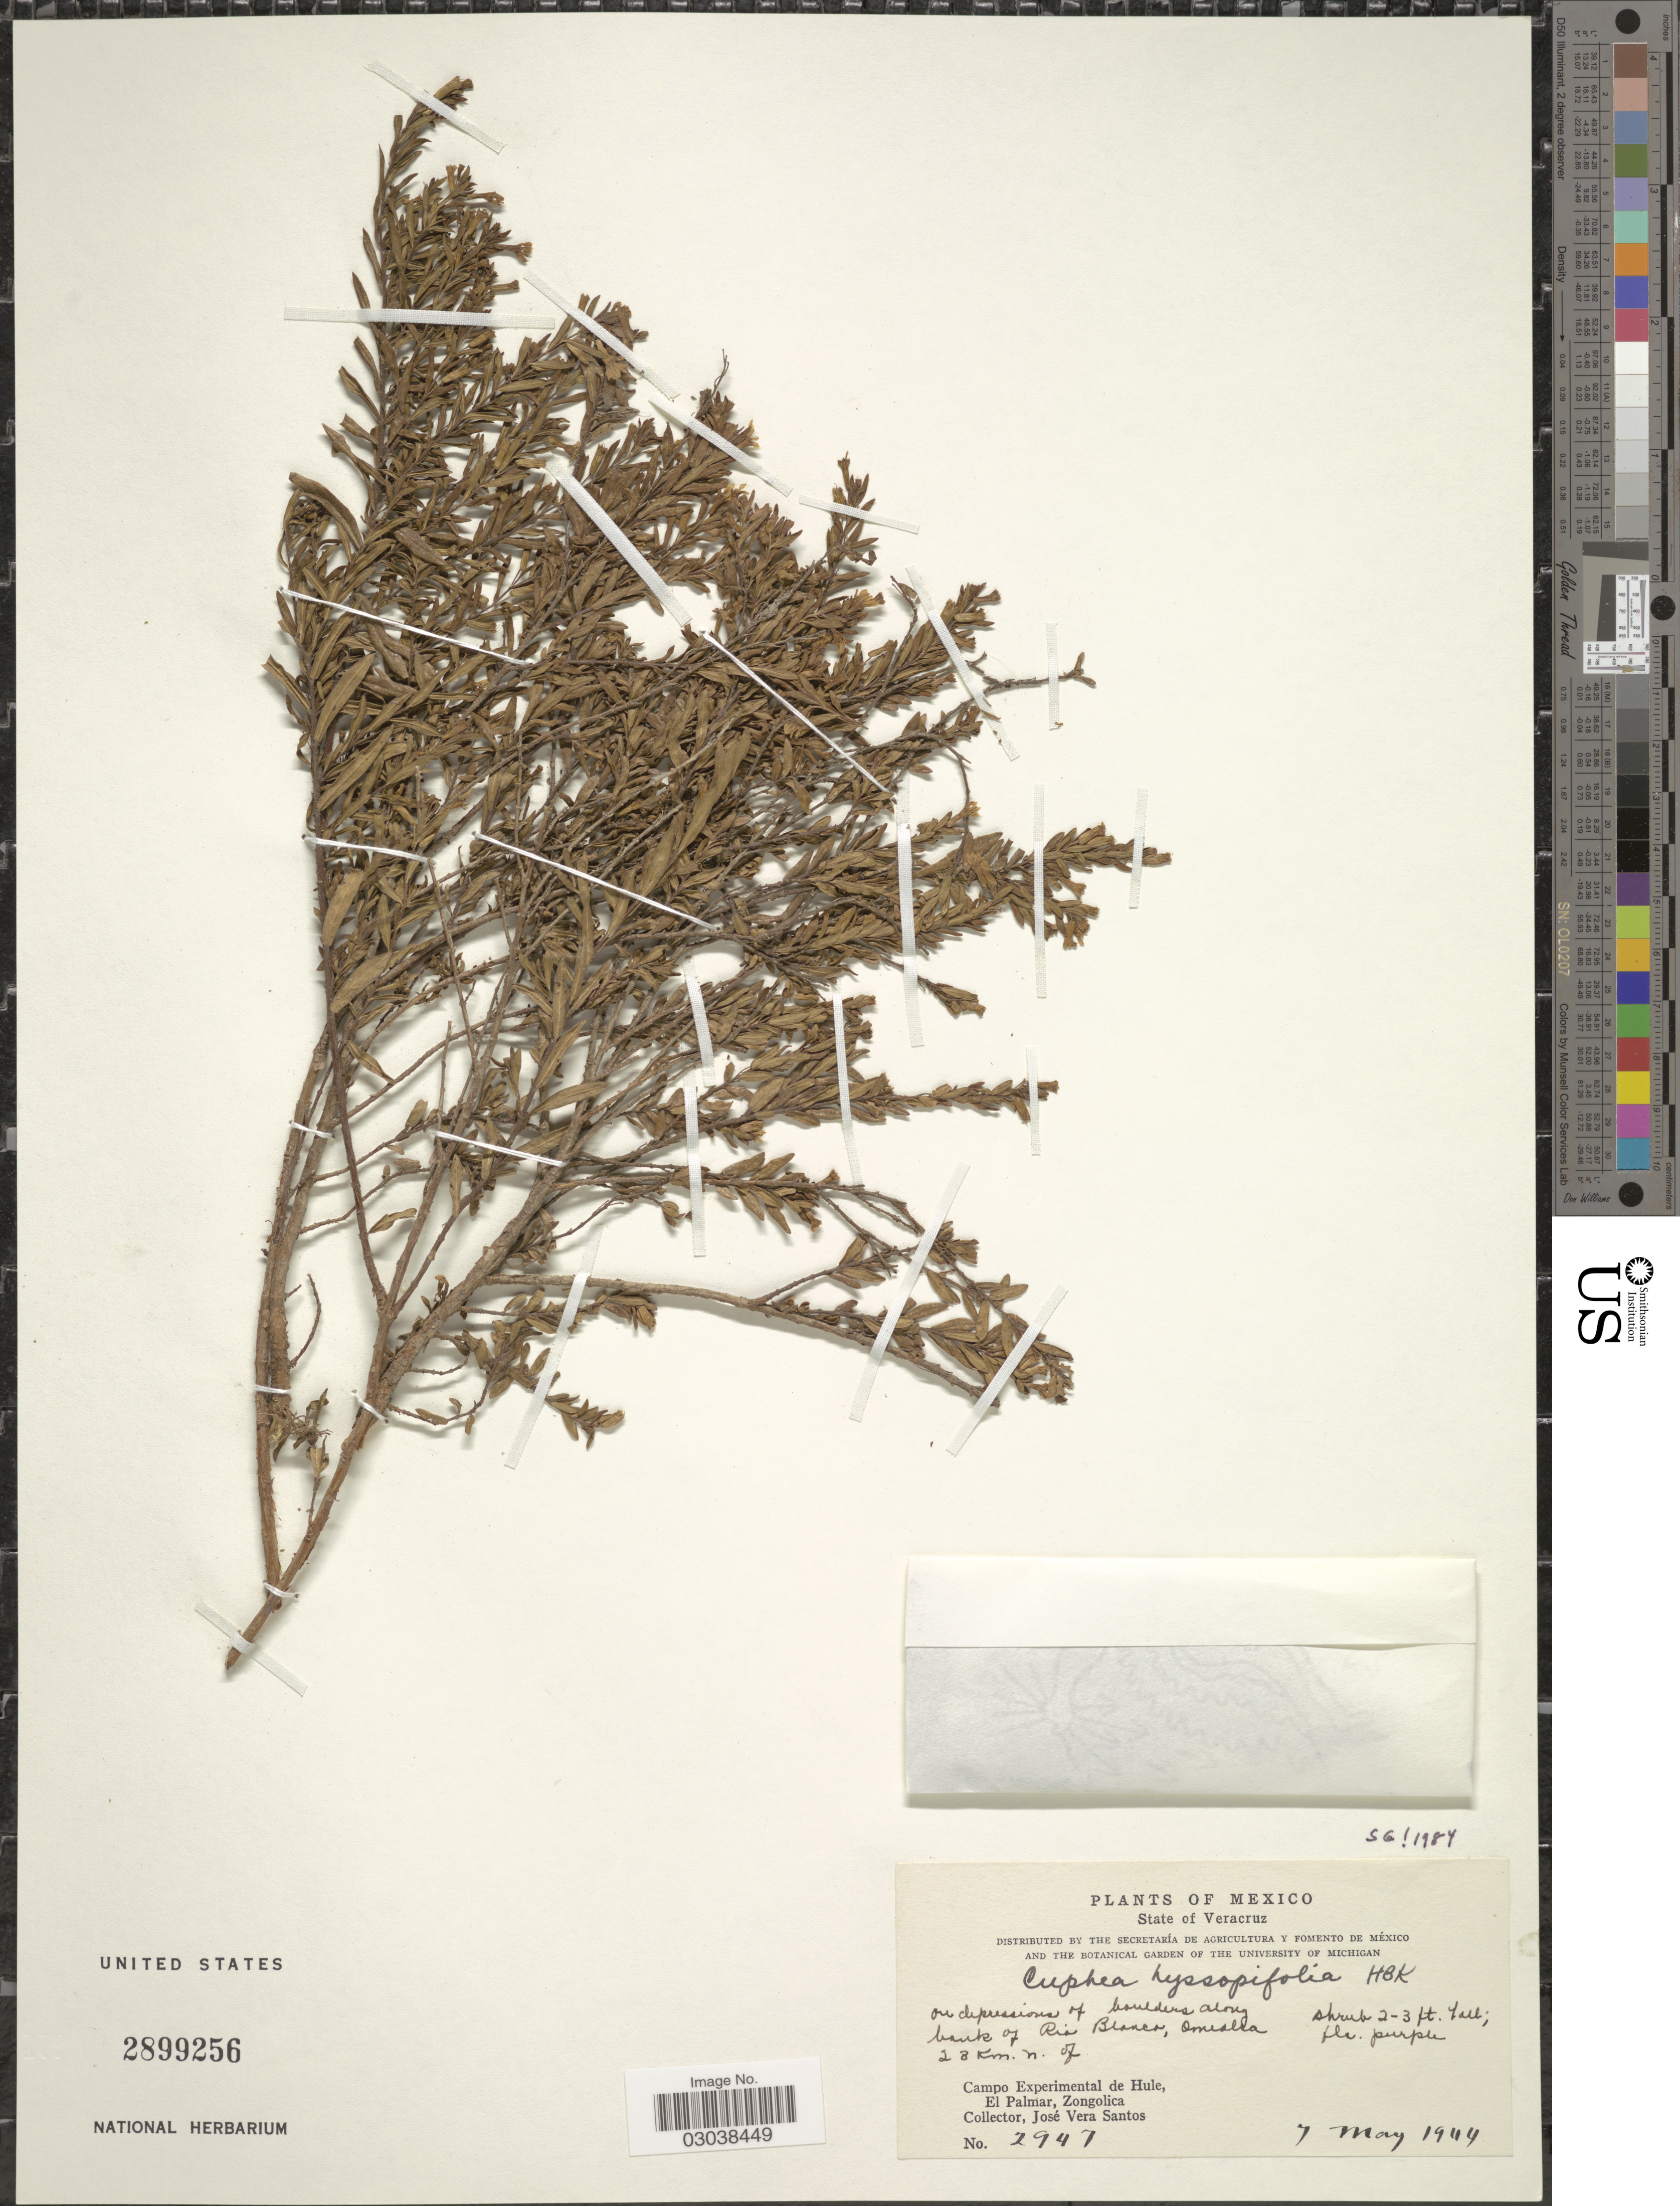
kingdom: Plantae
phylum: Tracheophyta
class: Magnoliopsida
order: Myrtales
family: Lythraceae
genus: Cuphea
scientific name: Cuphea hyssopifolia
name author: Kunth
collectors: J. Santos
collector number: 2947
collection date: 1944-05-07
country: Mexico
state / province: Veracruz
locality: State of Veracruz. Along bank of Rio Blanco, Omealca 23 Km. n. of Campo Experimental de Hule, El Palmar, Zongolica.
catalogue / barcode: US 2899256